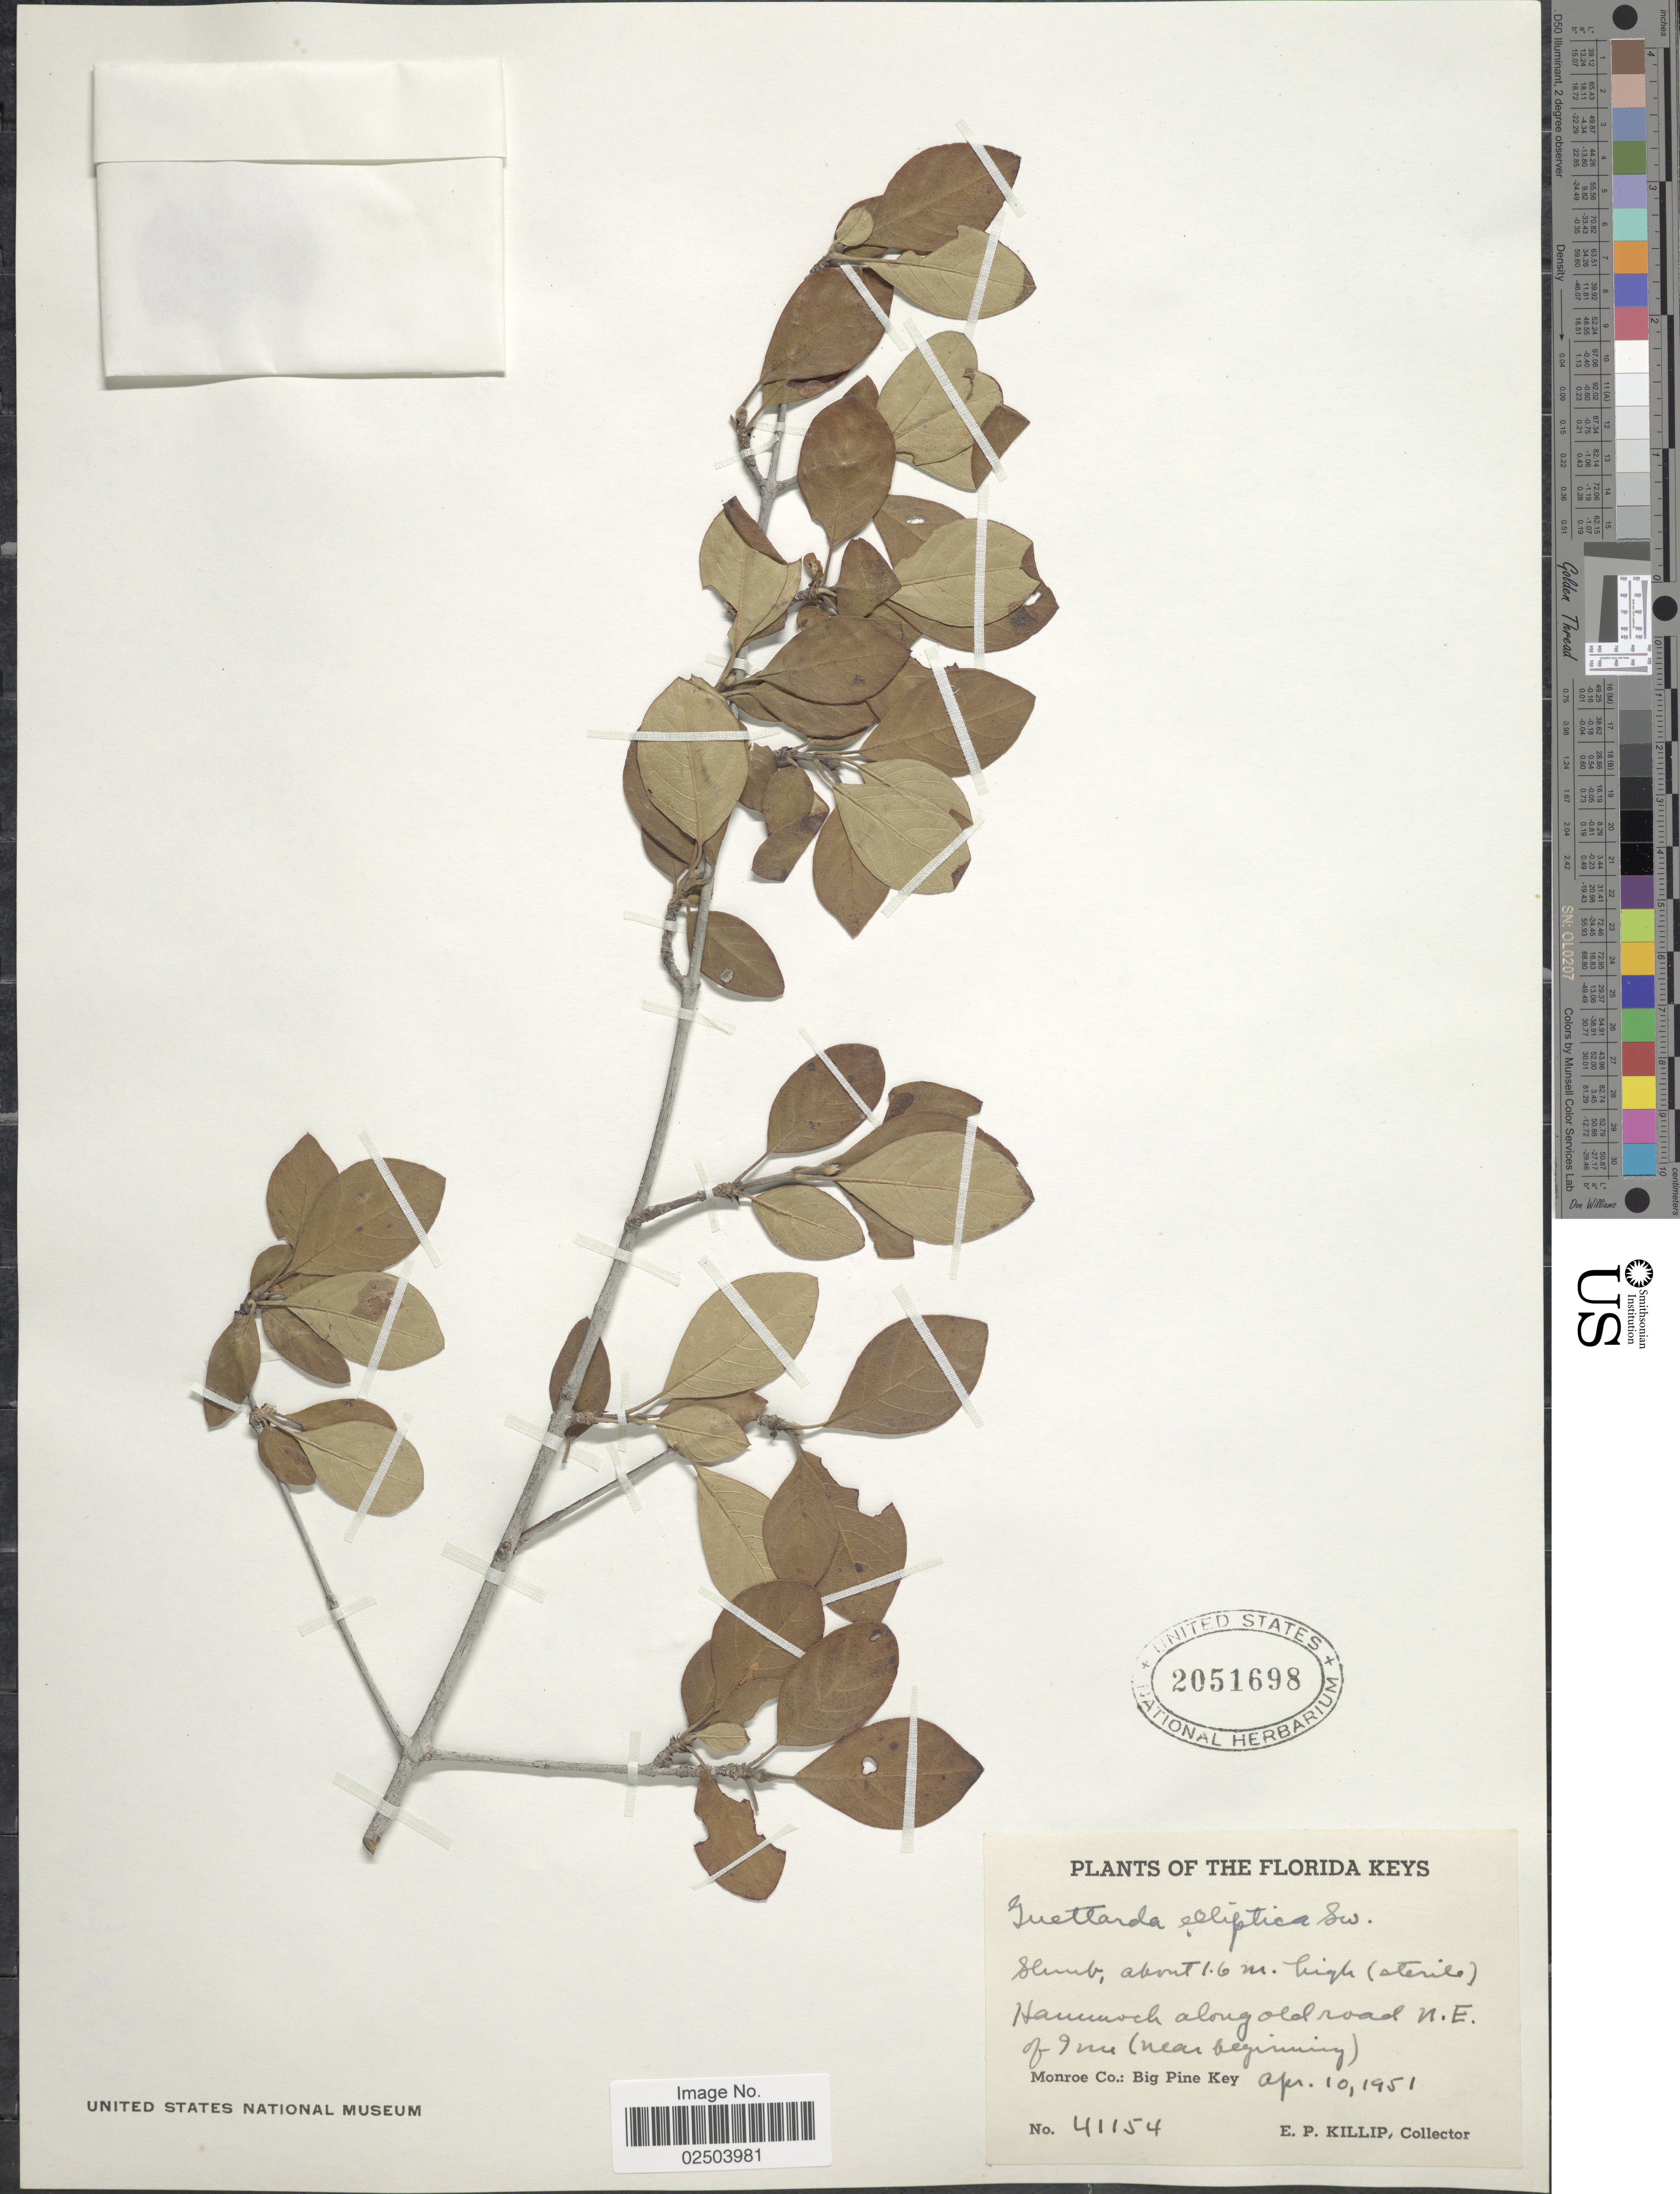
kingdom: Plantae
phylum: Tracheophyta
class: Magnoliopsida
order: Gentianales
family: Rubiaceae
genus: Guettarda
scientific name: Guettarda elliptica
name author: Sw.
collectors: E. P. Killip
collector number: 41154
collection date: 1951-04-10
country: United States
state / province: Florida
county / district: Monroe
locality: Florida Keys. Hammock along old road N.E. of inn. (near beginning) Monroe Co.: Big Pine Key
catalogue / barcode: US 2051698